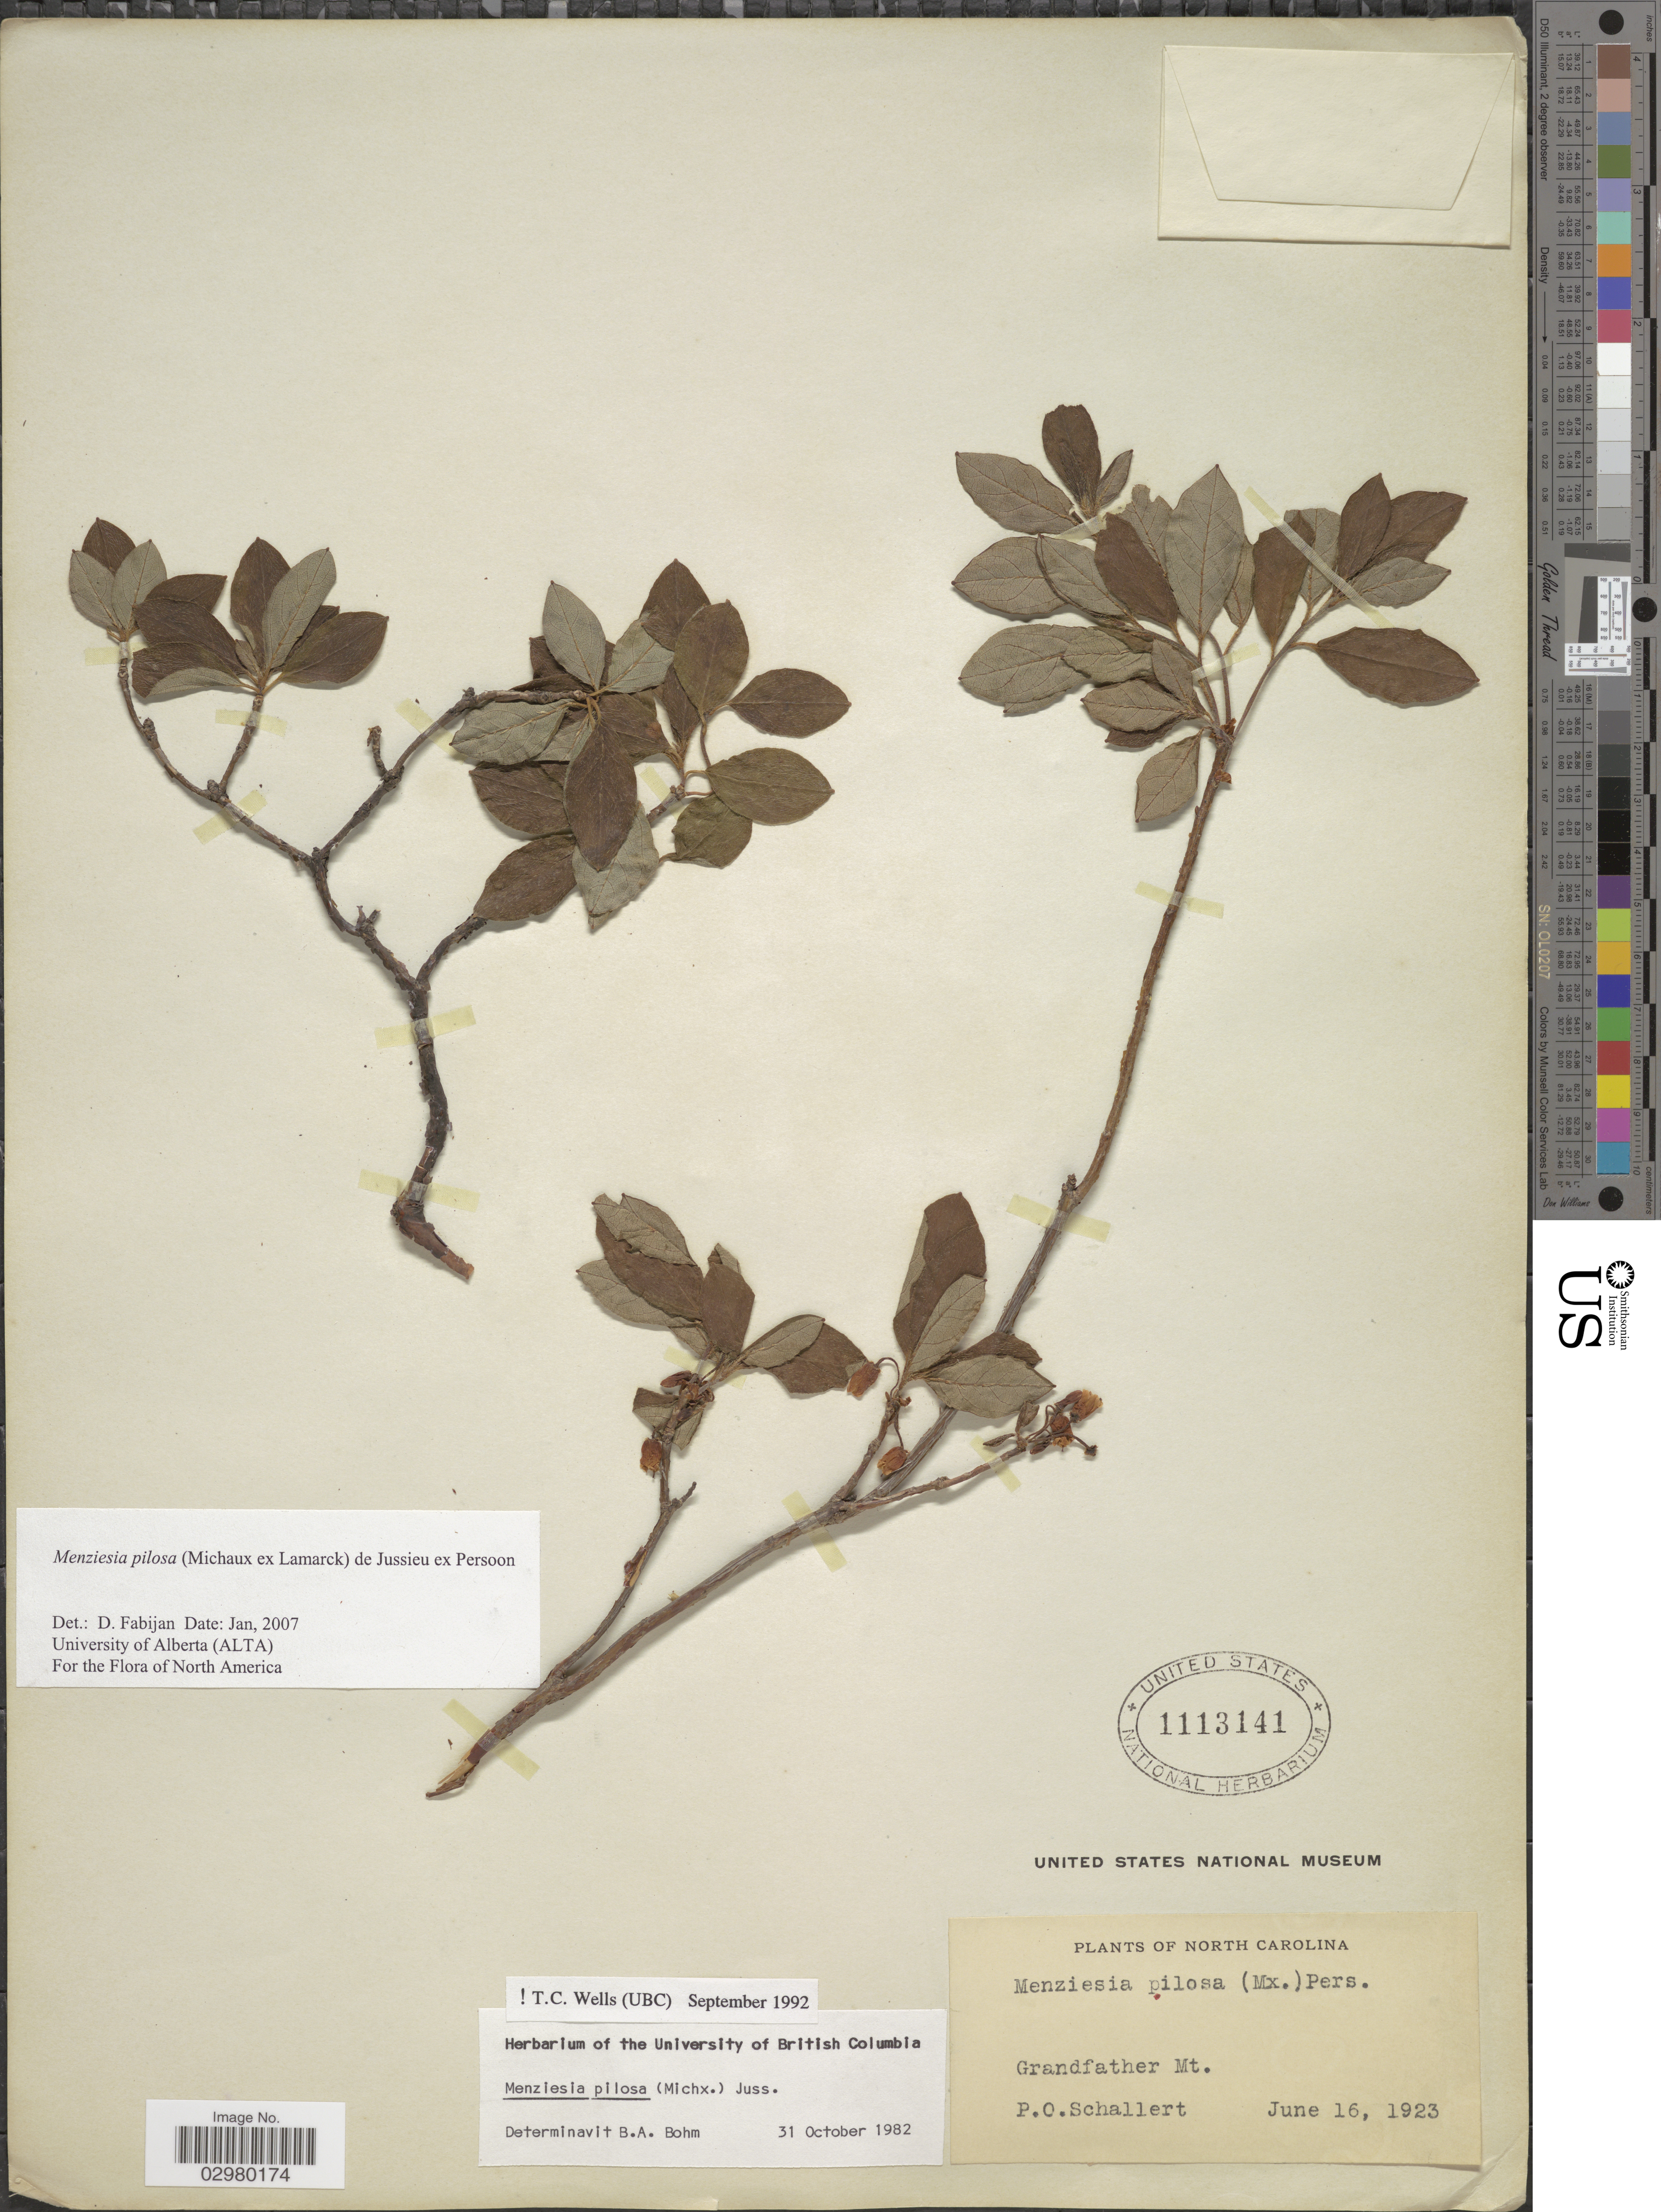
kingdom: Plantae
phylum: Tracheophyta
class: Magnoliopsida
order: Ericales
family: Ericaceae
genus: Menziesia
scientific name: Menziesia pilosa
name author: (Michx.) Juss.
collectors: P. Schallert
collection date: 1923-06-16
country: United States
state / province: North Carolina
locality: Grandfather Mt.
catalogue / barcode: US 1113141